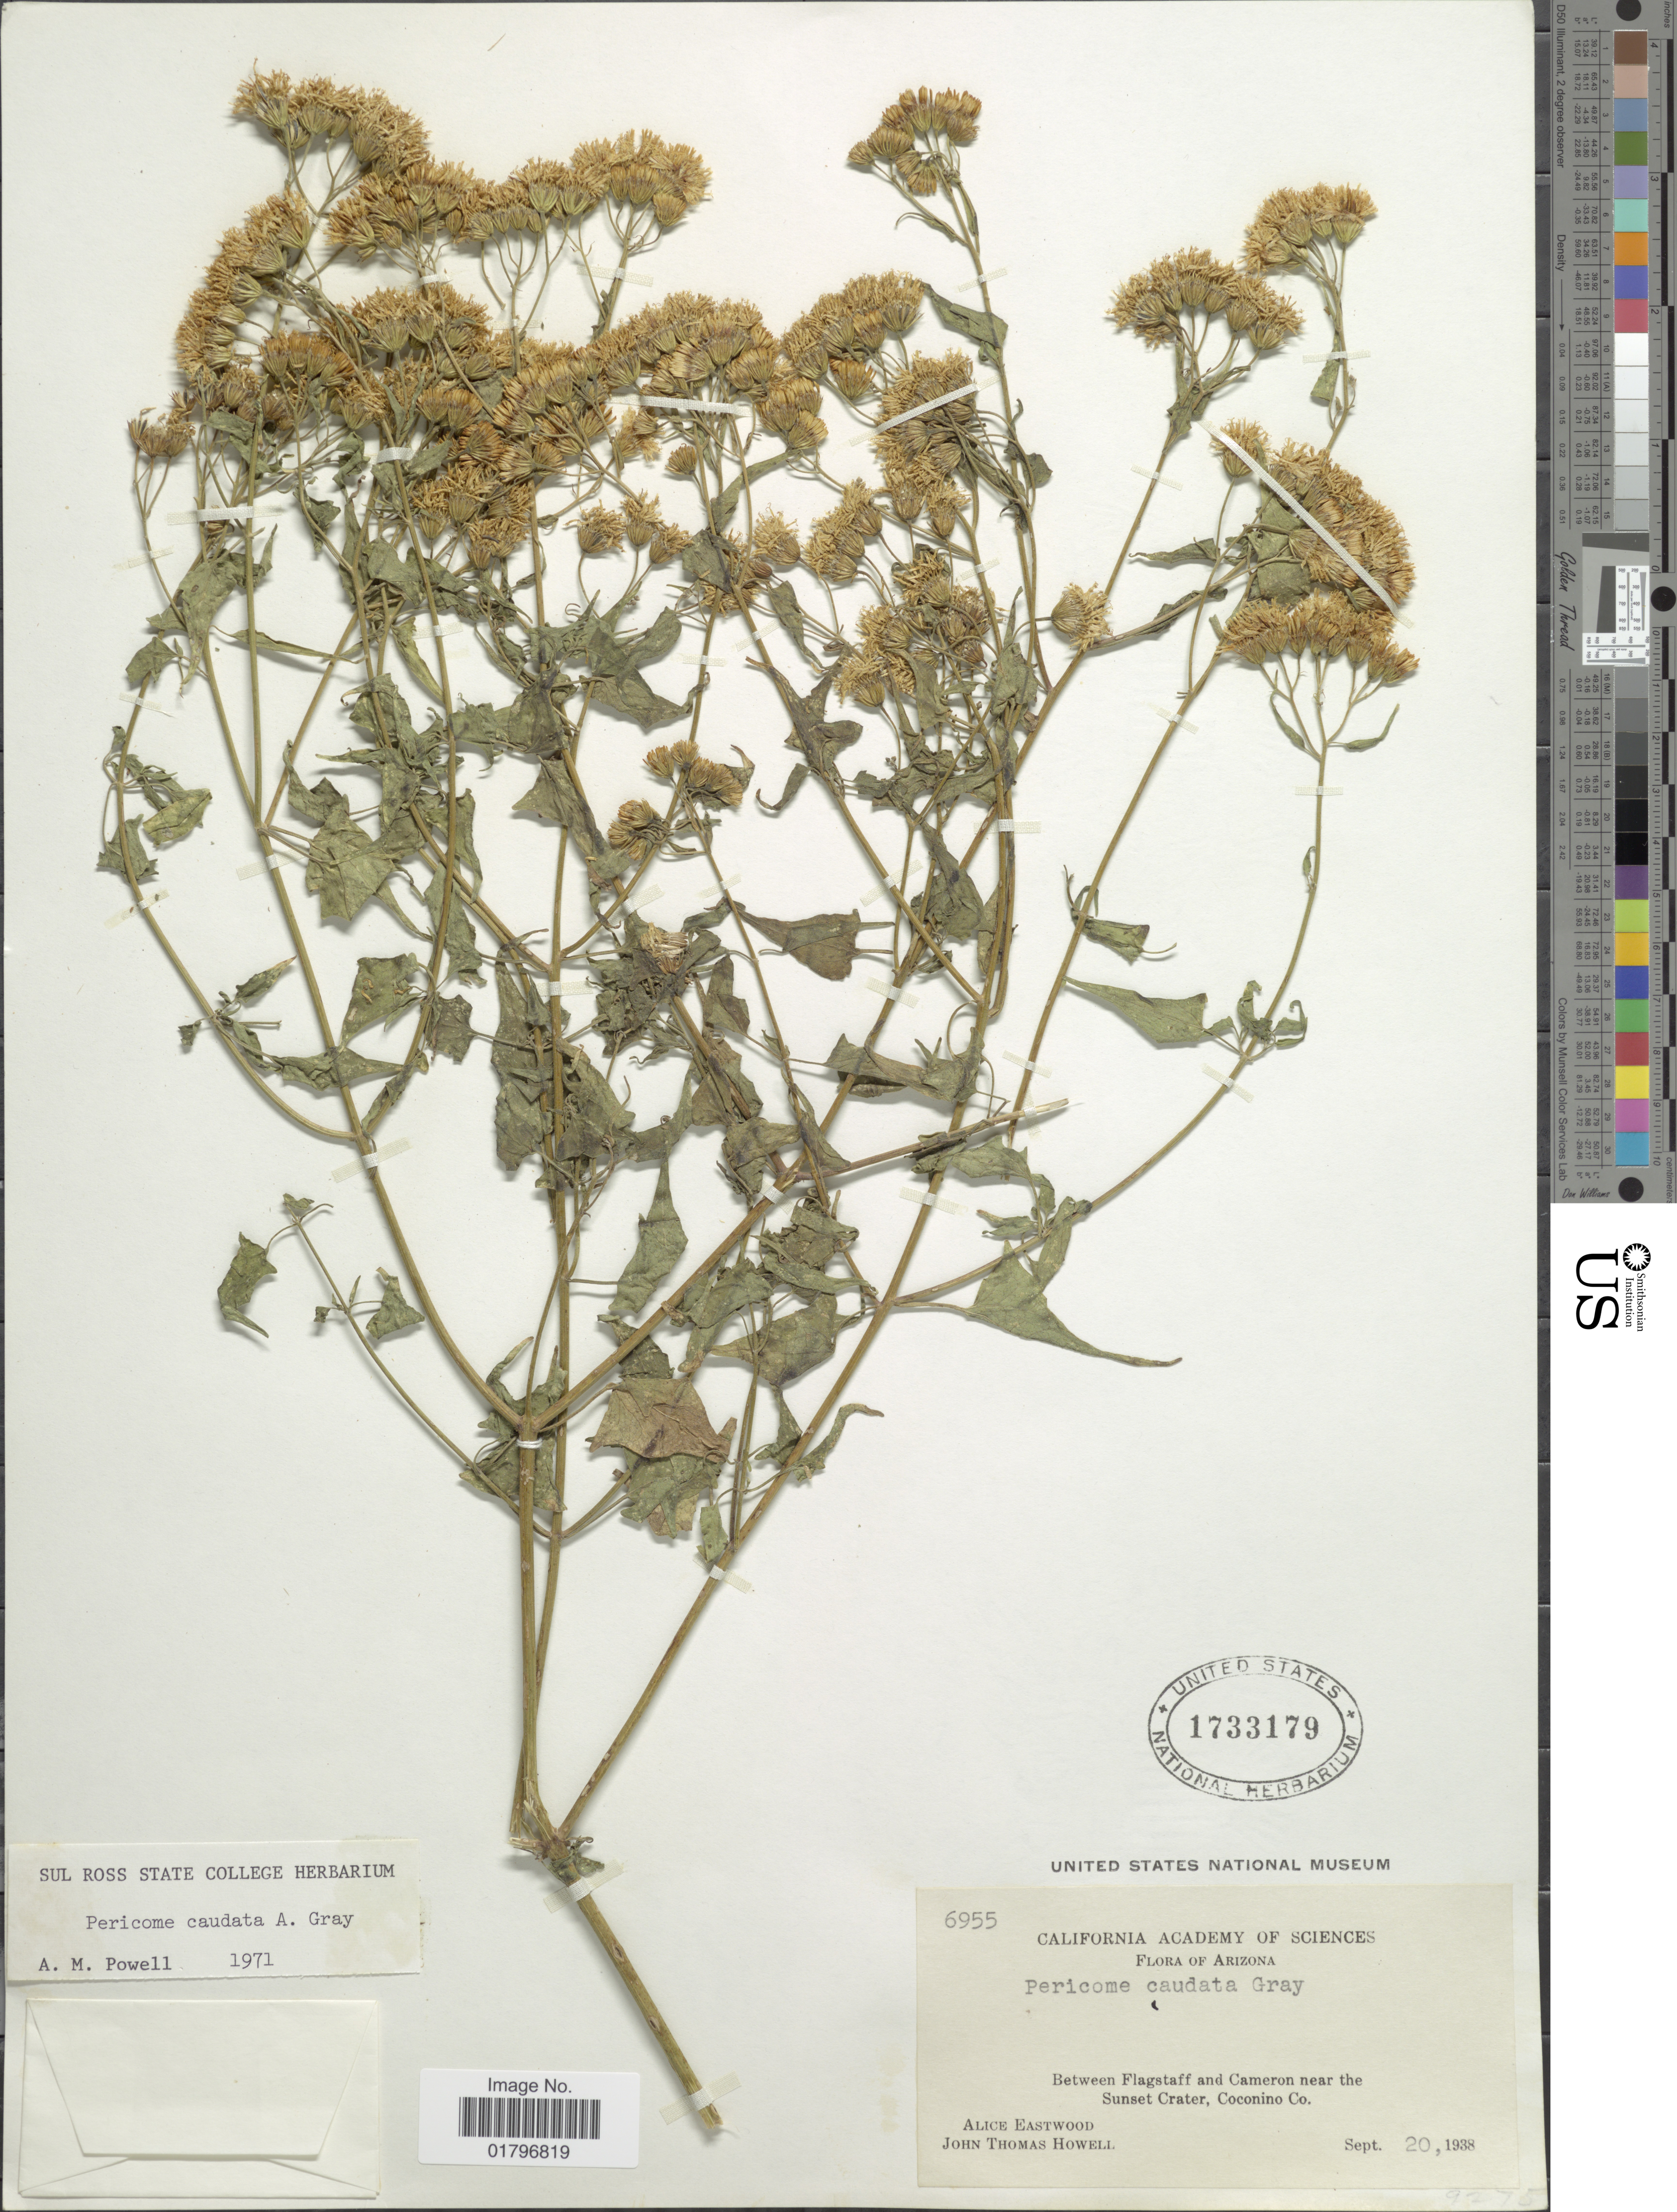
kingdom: Plantae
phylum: Tracheophyta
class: Magnoliopsida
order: Asterales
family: Asteraceae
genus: Pericome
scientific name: Pericome caudata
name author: A. Gray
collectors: A. Eastwood & J. T. Howell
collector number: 6955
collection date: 1938-09-20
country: United States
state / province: Arizona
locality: Between Flagstaff and Cameron near the Sunset Crater, Coconino Co.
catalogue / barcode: US 1733179